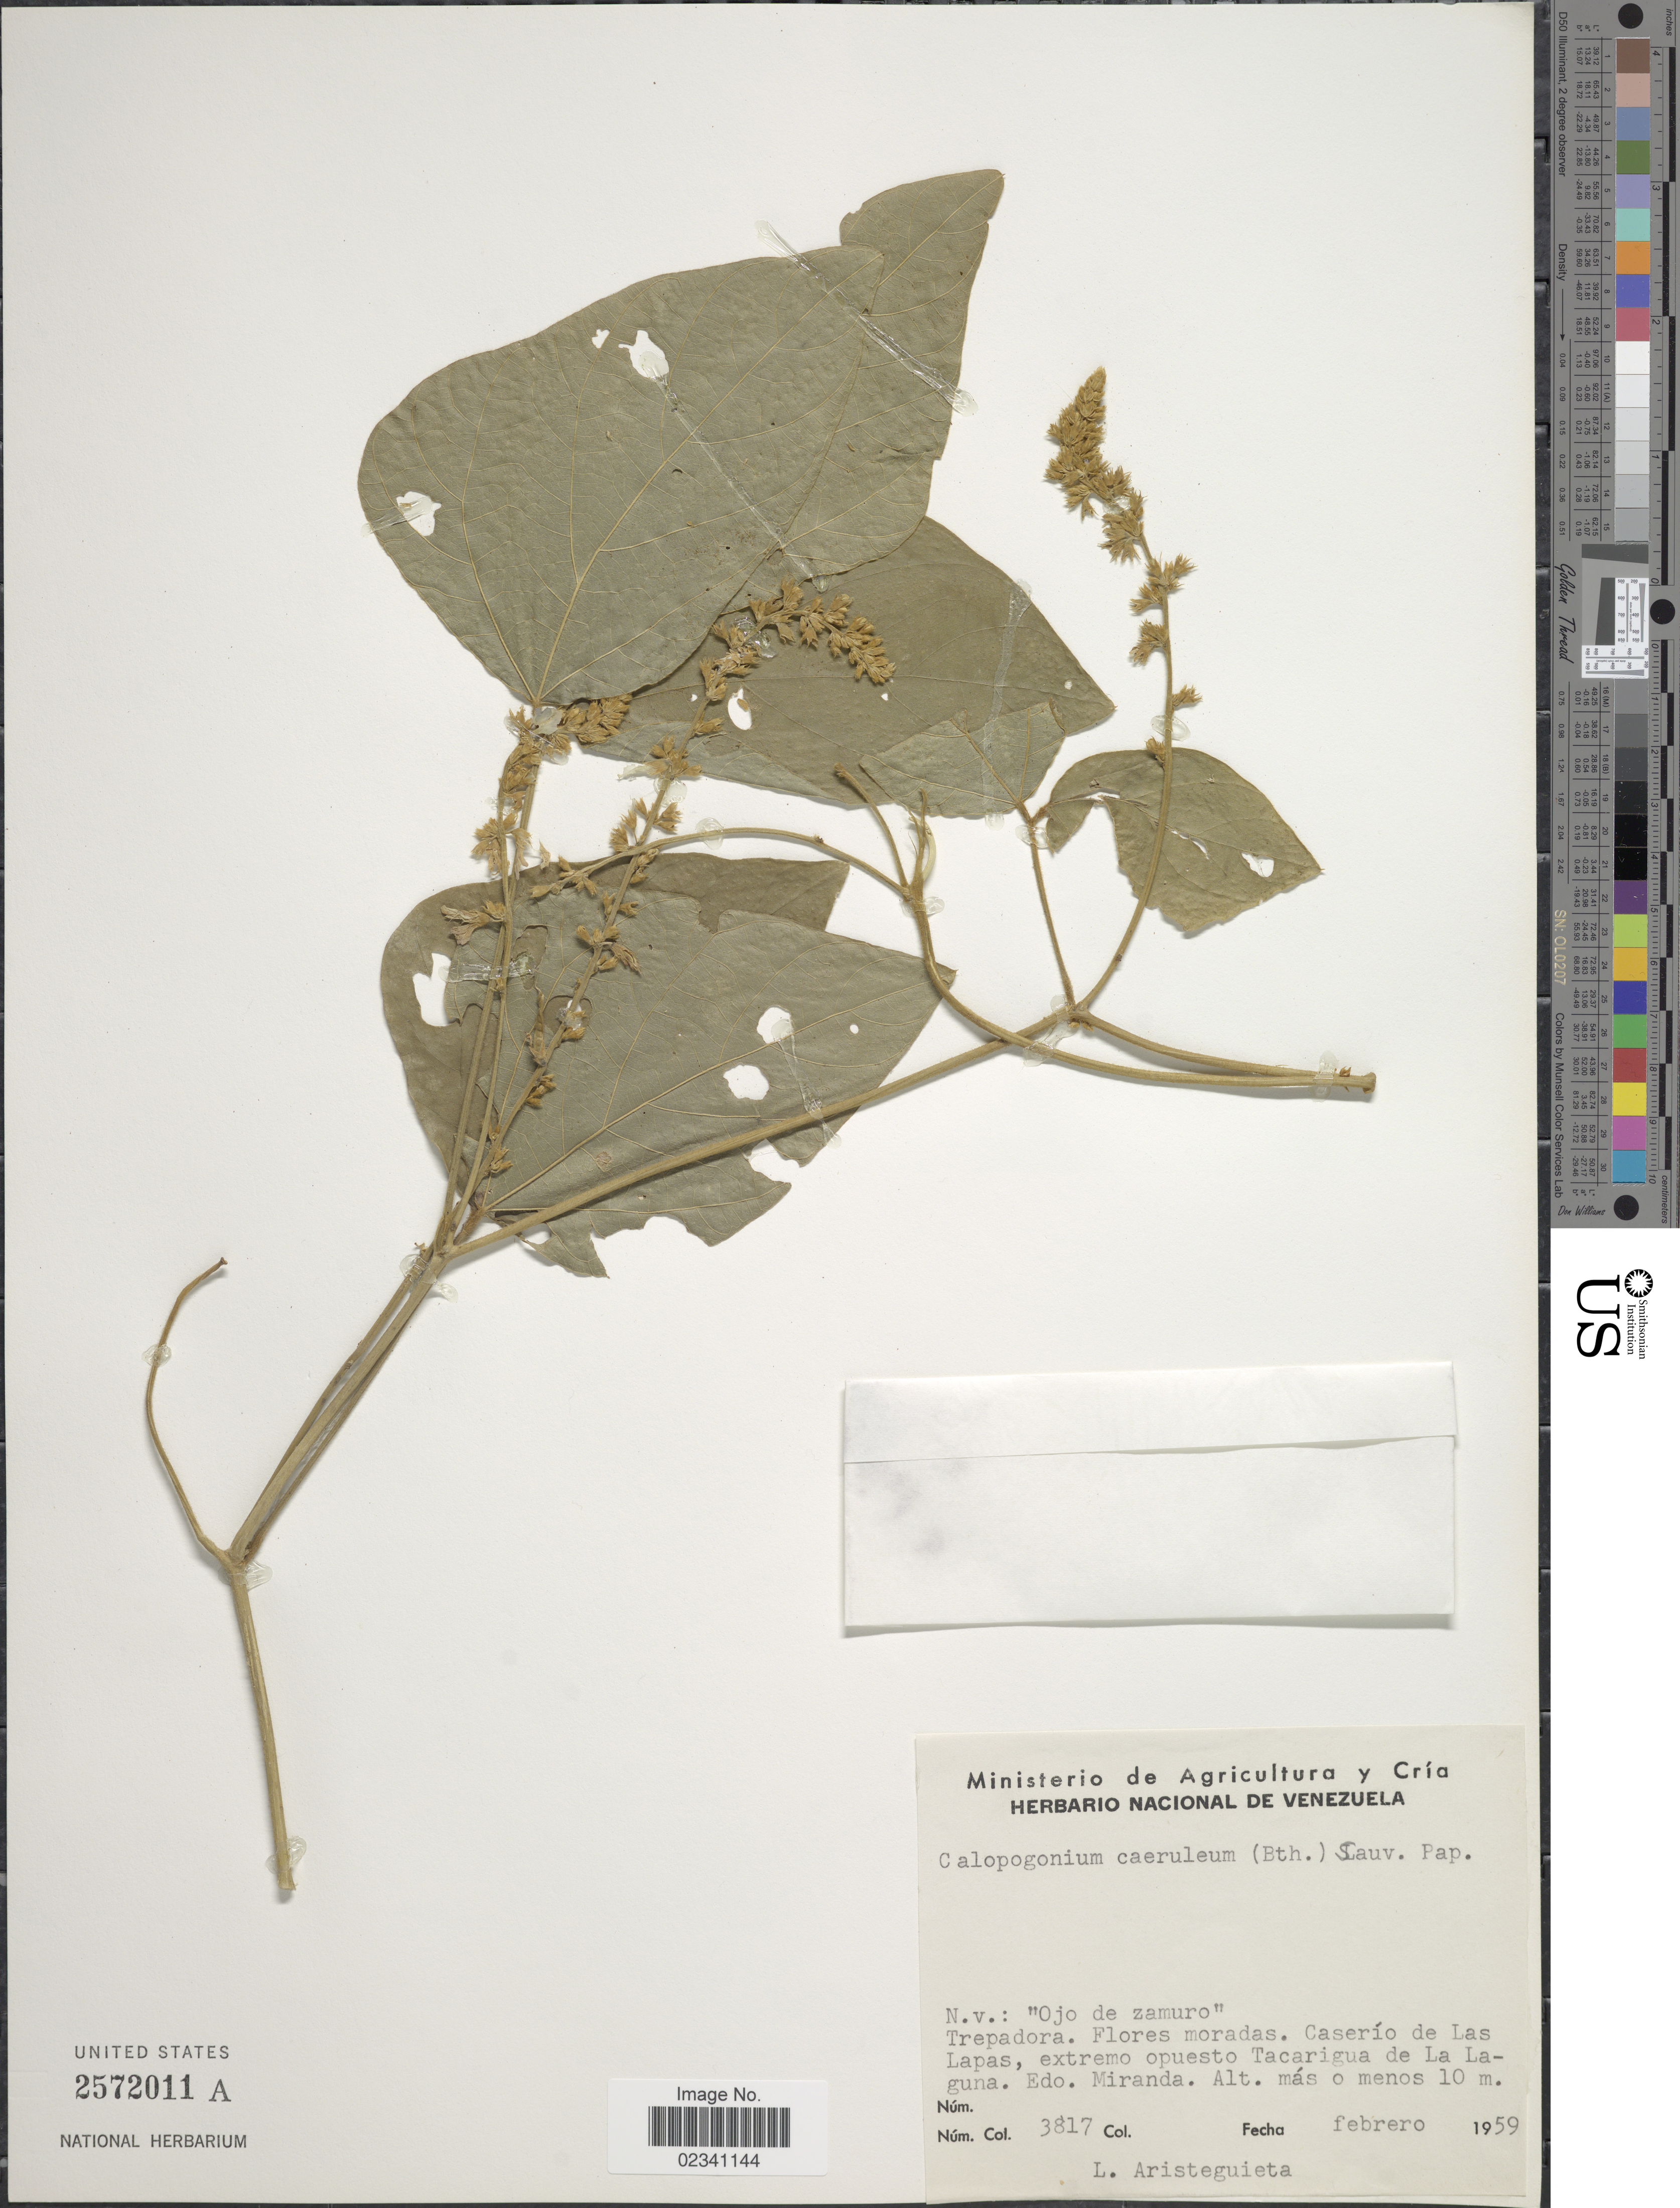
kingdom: Plantae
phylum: Tracheophyta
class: Magnoliopsida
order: Fabales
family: Fabaceae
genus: Calopogonium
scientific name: Calopogonium caeruleum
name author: (Benth.) C. Wright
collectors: L. Aristeguieta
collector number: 3817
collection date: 1959-02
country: Venezuela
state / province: Miranda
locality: Caserio de Las Lapas, extremo opuesto Tacarigua de La Laguna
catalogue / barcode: US 2572011A